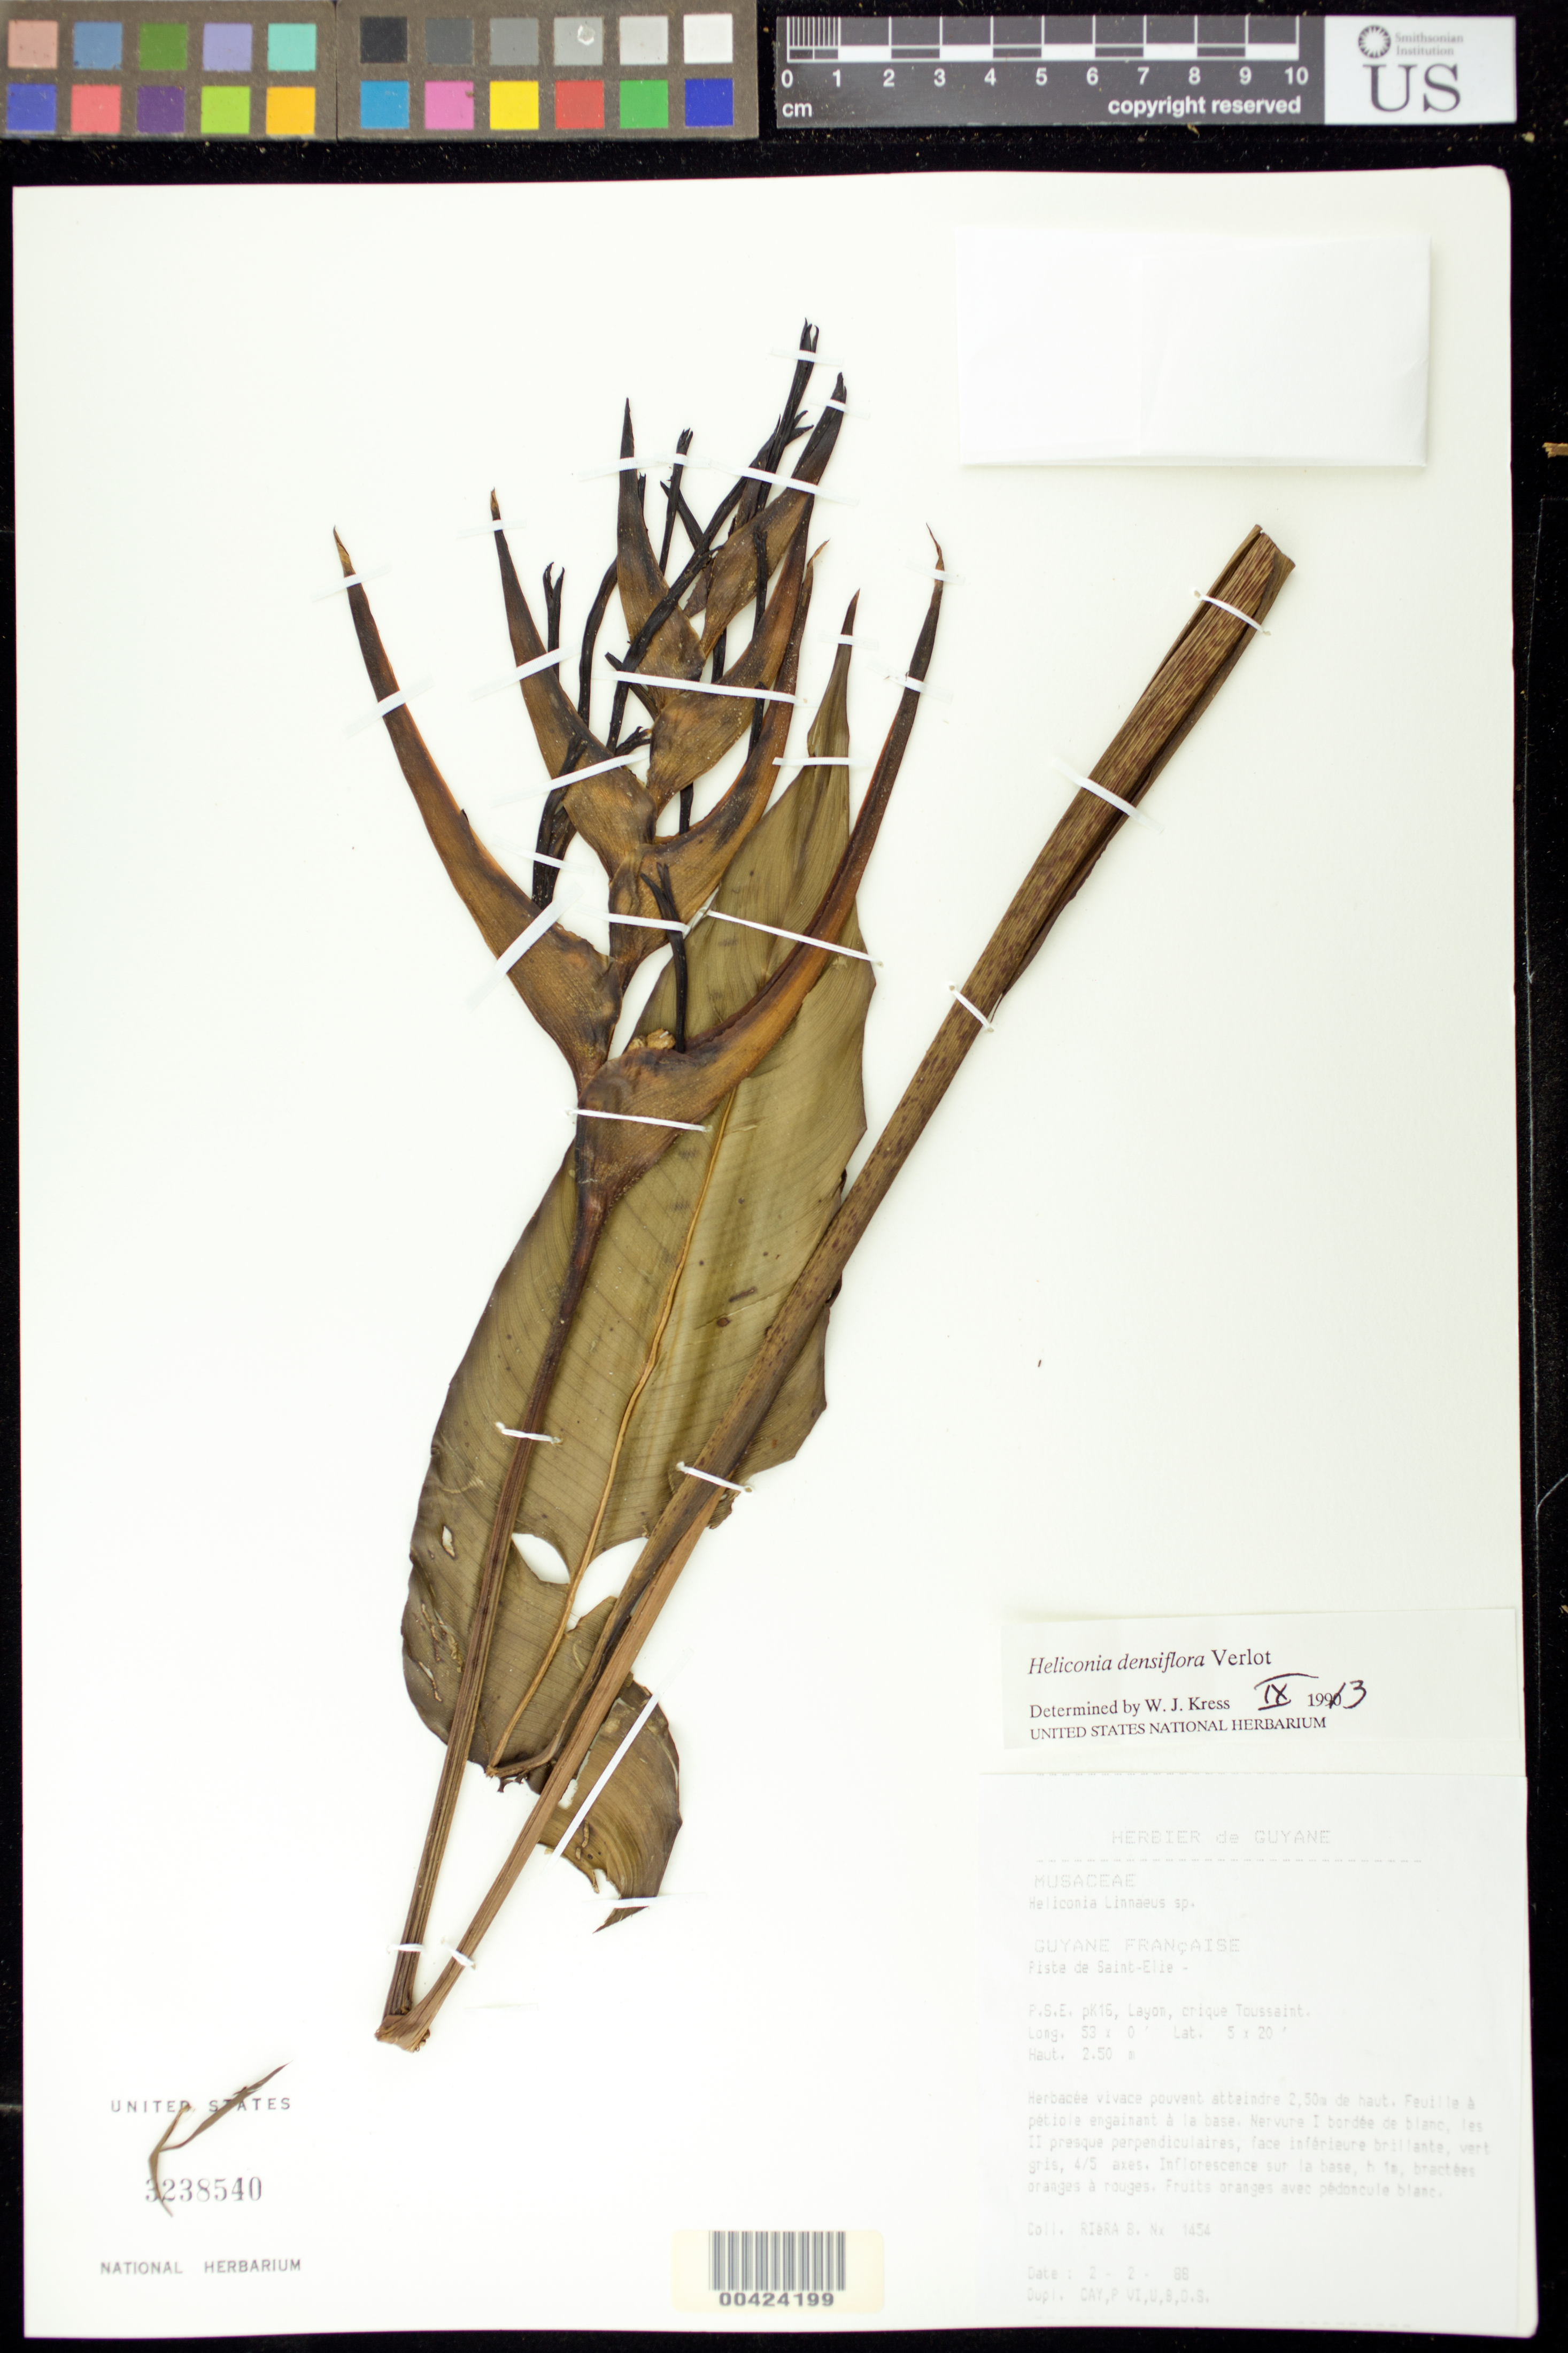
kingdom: Plantae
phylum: Tracheophyta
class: Liliopsida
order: Zingiberales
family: Heliconiaceae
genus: Heliconia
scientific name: Heliconia densiflora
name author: B. Verl.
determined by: Kress, W. J., (US), Smithsonian Institution - National Museum of Natural History (UNITED STATES)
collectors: B. Riera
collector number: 1454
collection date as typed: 02 Feb 1988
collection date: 1988-02-02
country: French Guiana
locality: Piste de saint elie, pk 16, layon, crique toussaint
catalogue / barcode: US 3238540